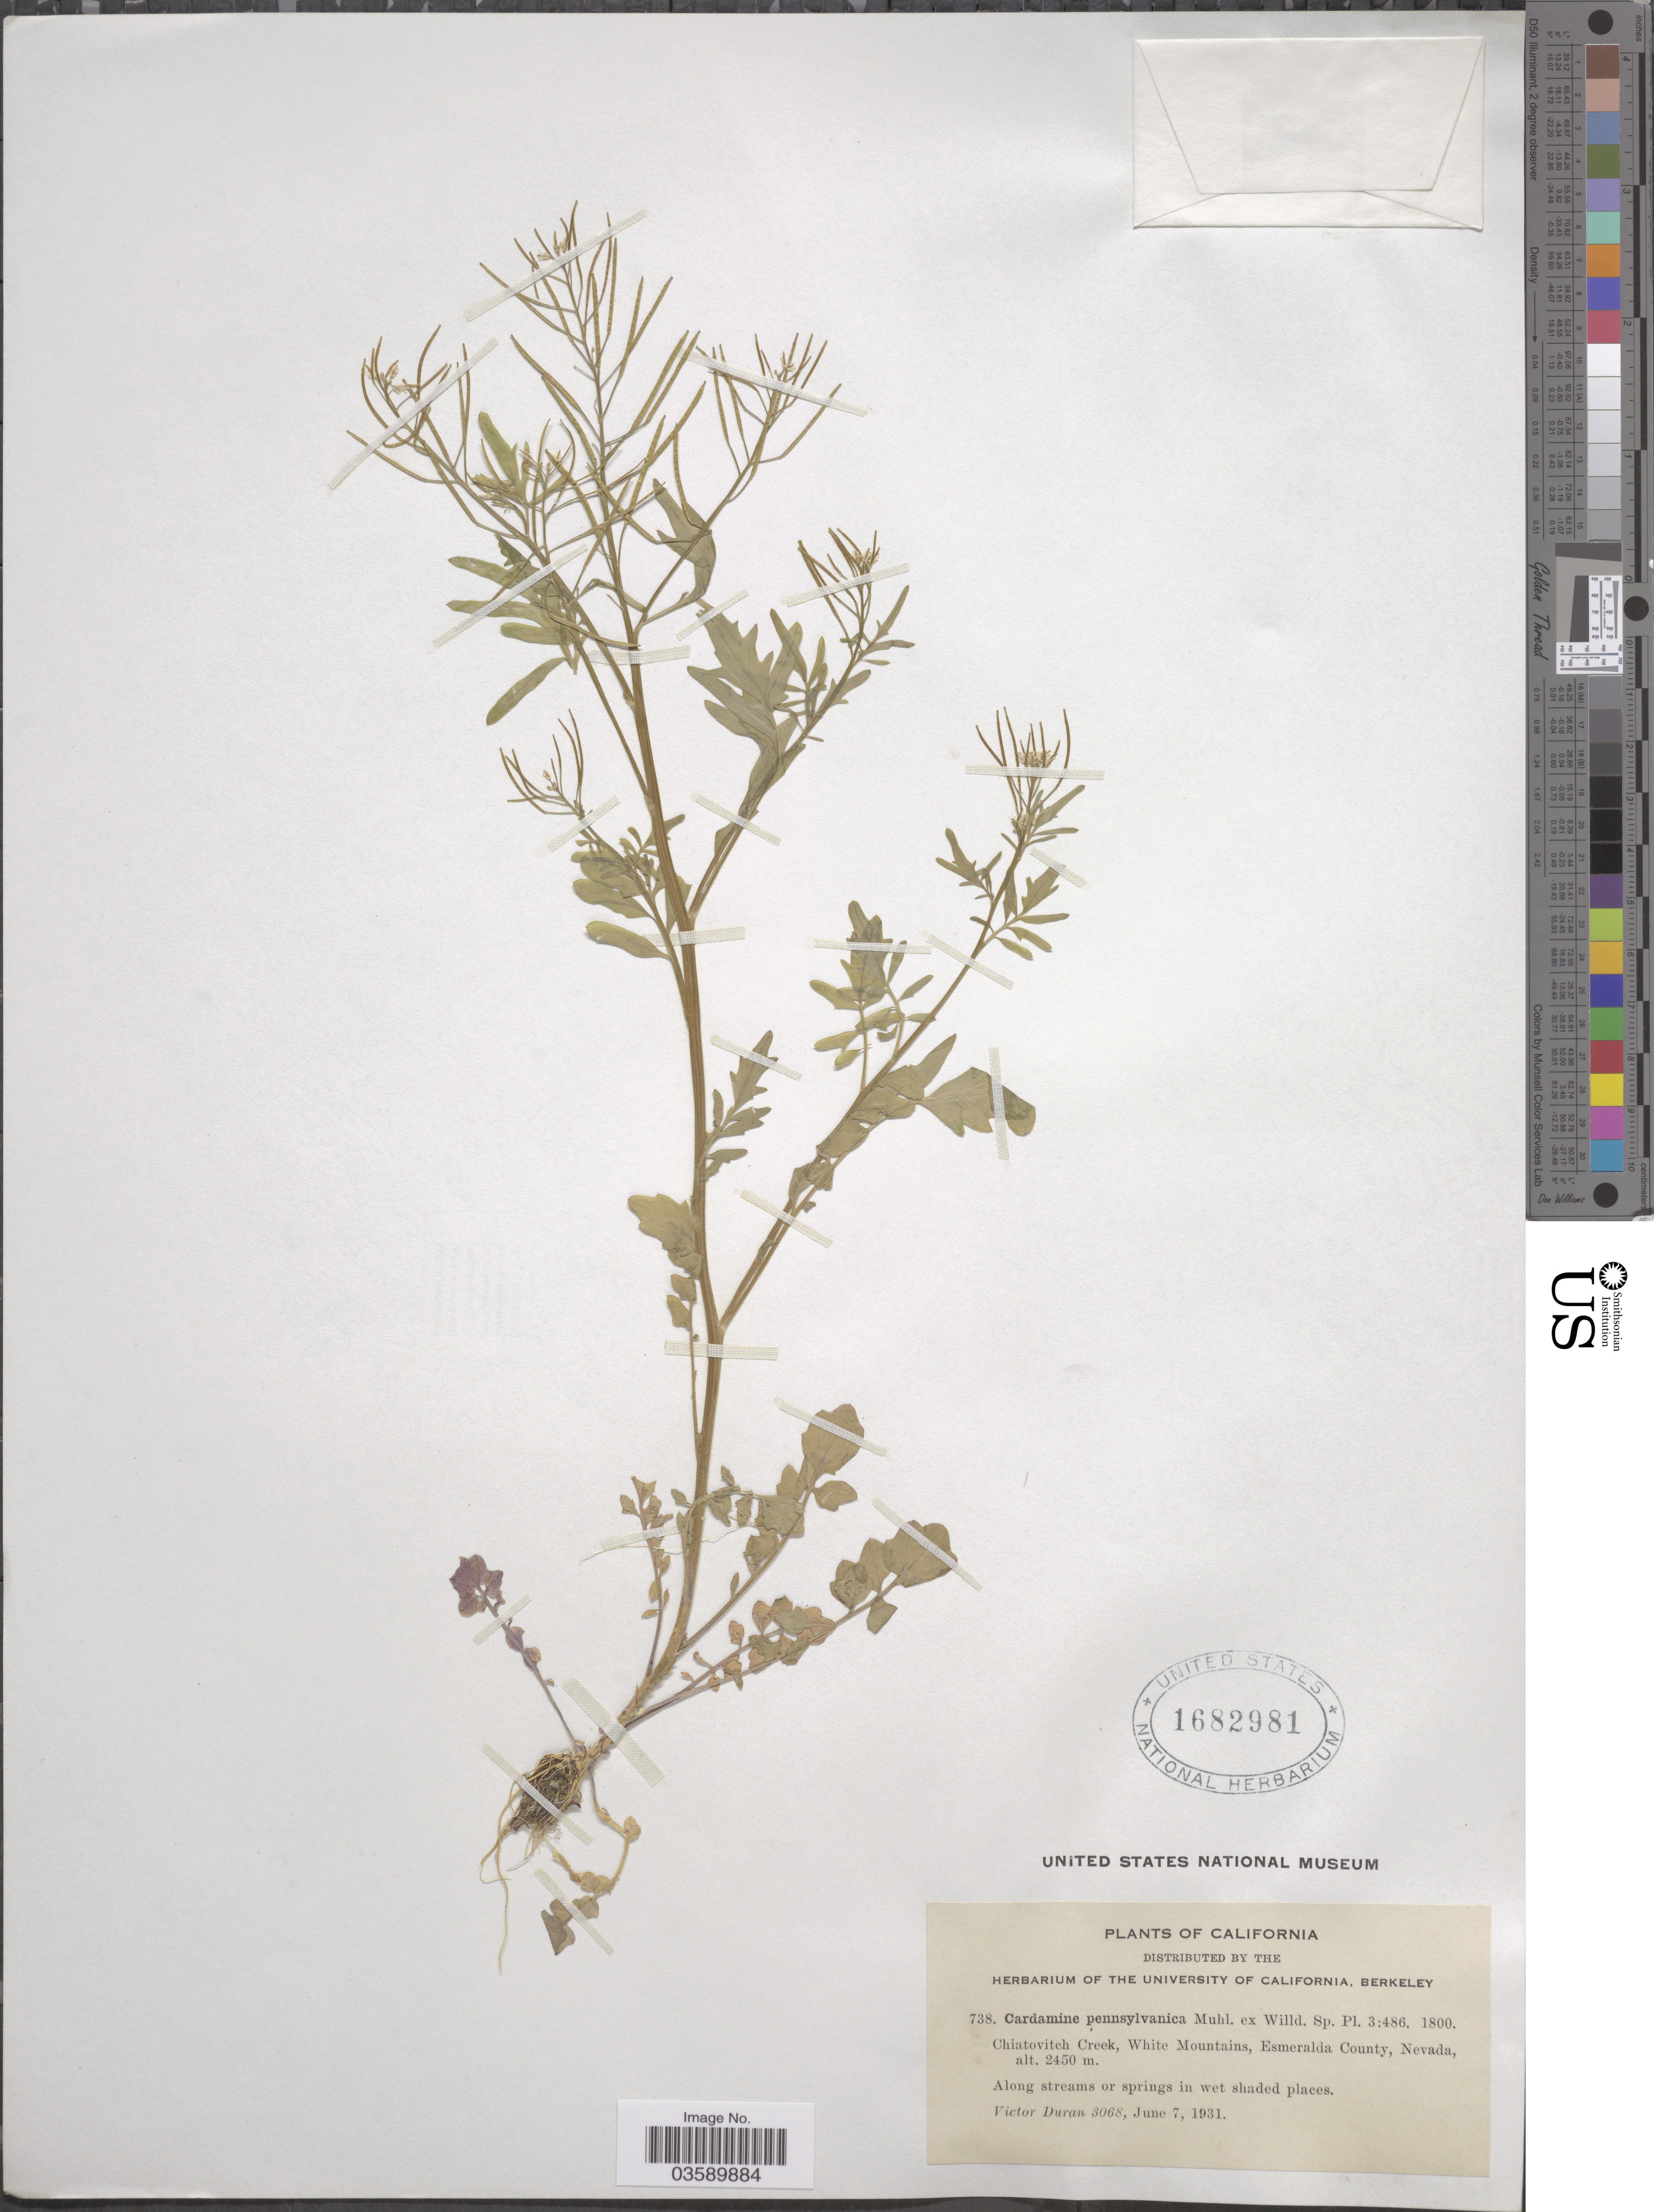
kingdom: Plantae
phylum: Tracheophyta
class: Magnoliopsida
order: Brassicales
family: Brassicaceae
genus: Cardamine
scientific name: Cardamine pensylvanica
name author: Muhl. ex Willd.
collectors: V. Duran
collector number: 3068/738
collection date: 1931-06-07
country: United States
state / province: Nebraska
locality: Chiatovitch Creek, White Mountains, Esmeralda County.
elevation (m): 2450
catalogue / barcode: US 1682981